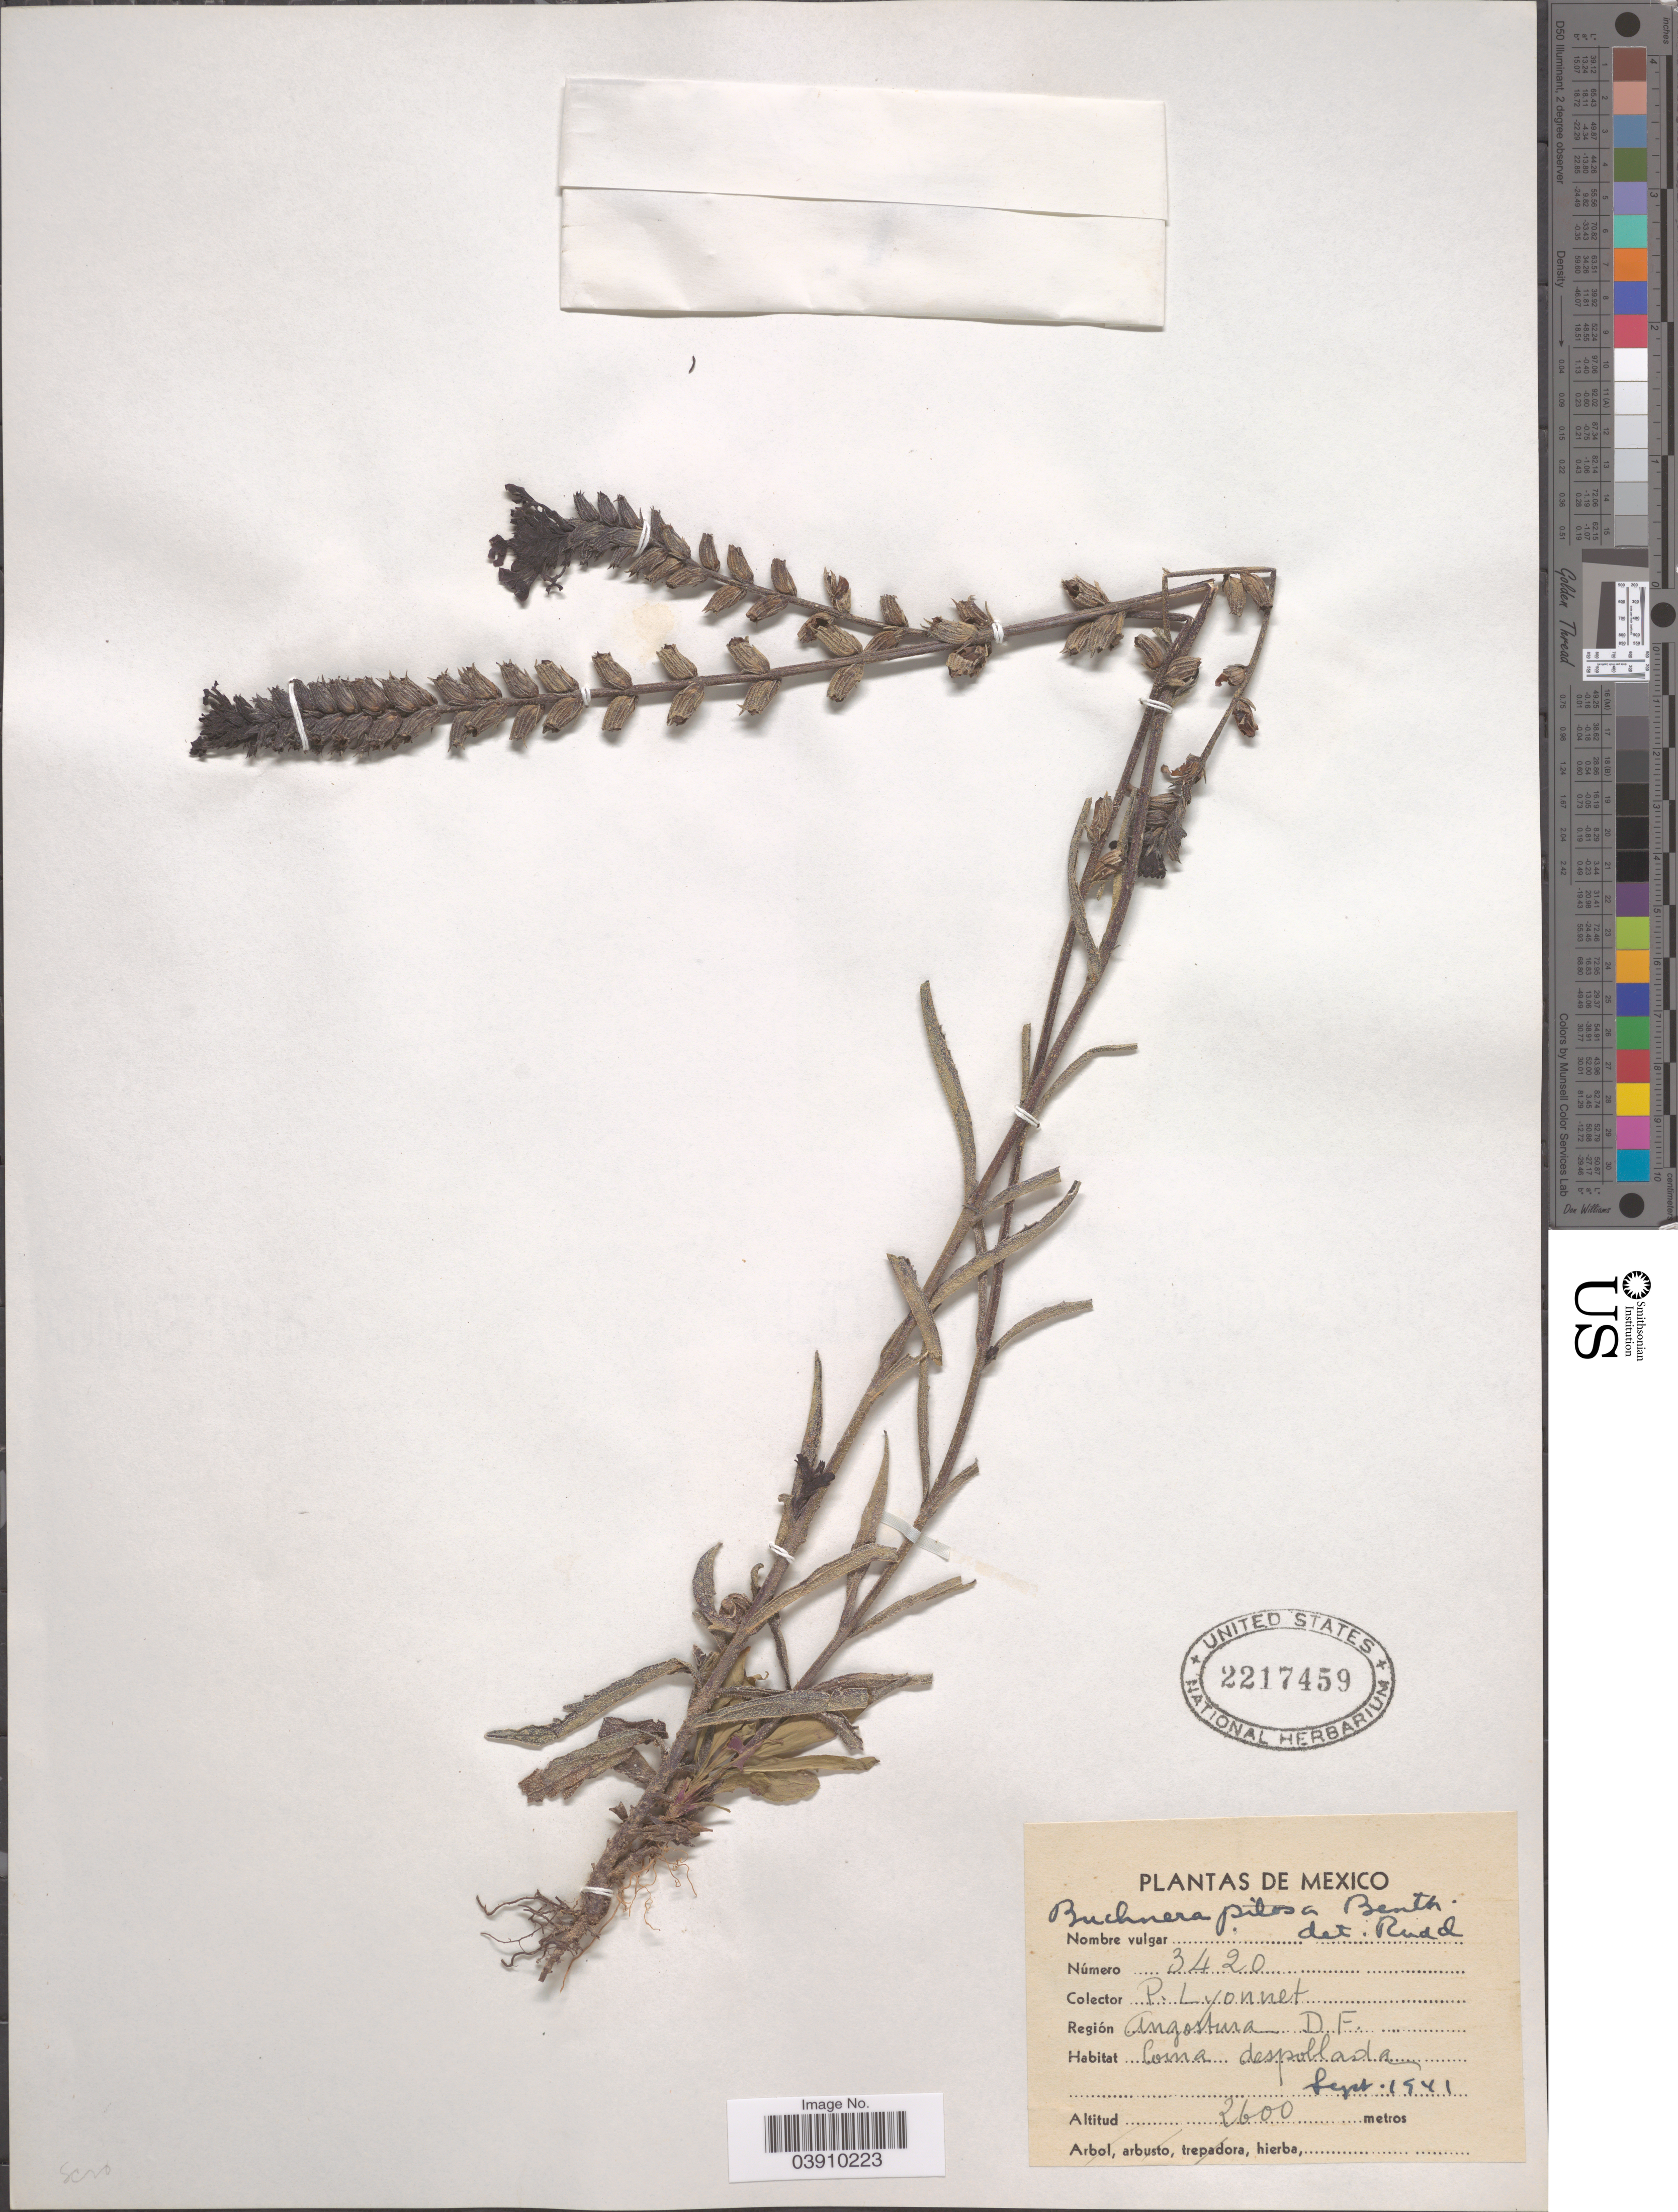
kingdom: Plantae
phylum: Tracheophyta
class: Magnoliopsida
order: Lamiales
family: Orobanchaceae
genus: Buchnera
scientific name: Buchnera pusilla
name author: Kunth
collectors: P. Lyonnet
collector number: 3420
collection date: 1941-09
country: Mexico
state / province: Distrito Federal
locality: Región Angostura.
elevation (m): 2600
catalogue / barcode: US 2217459